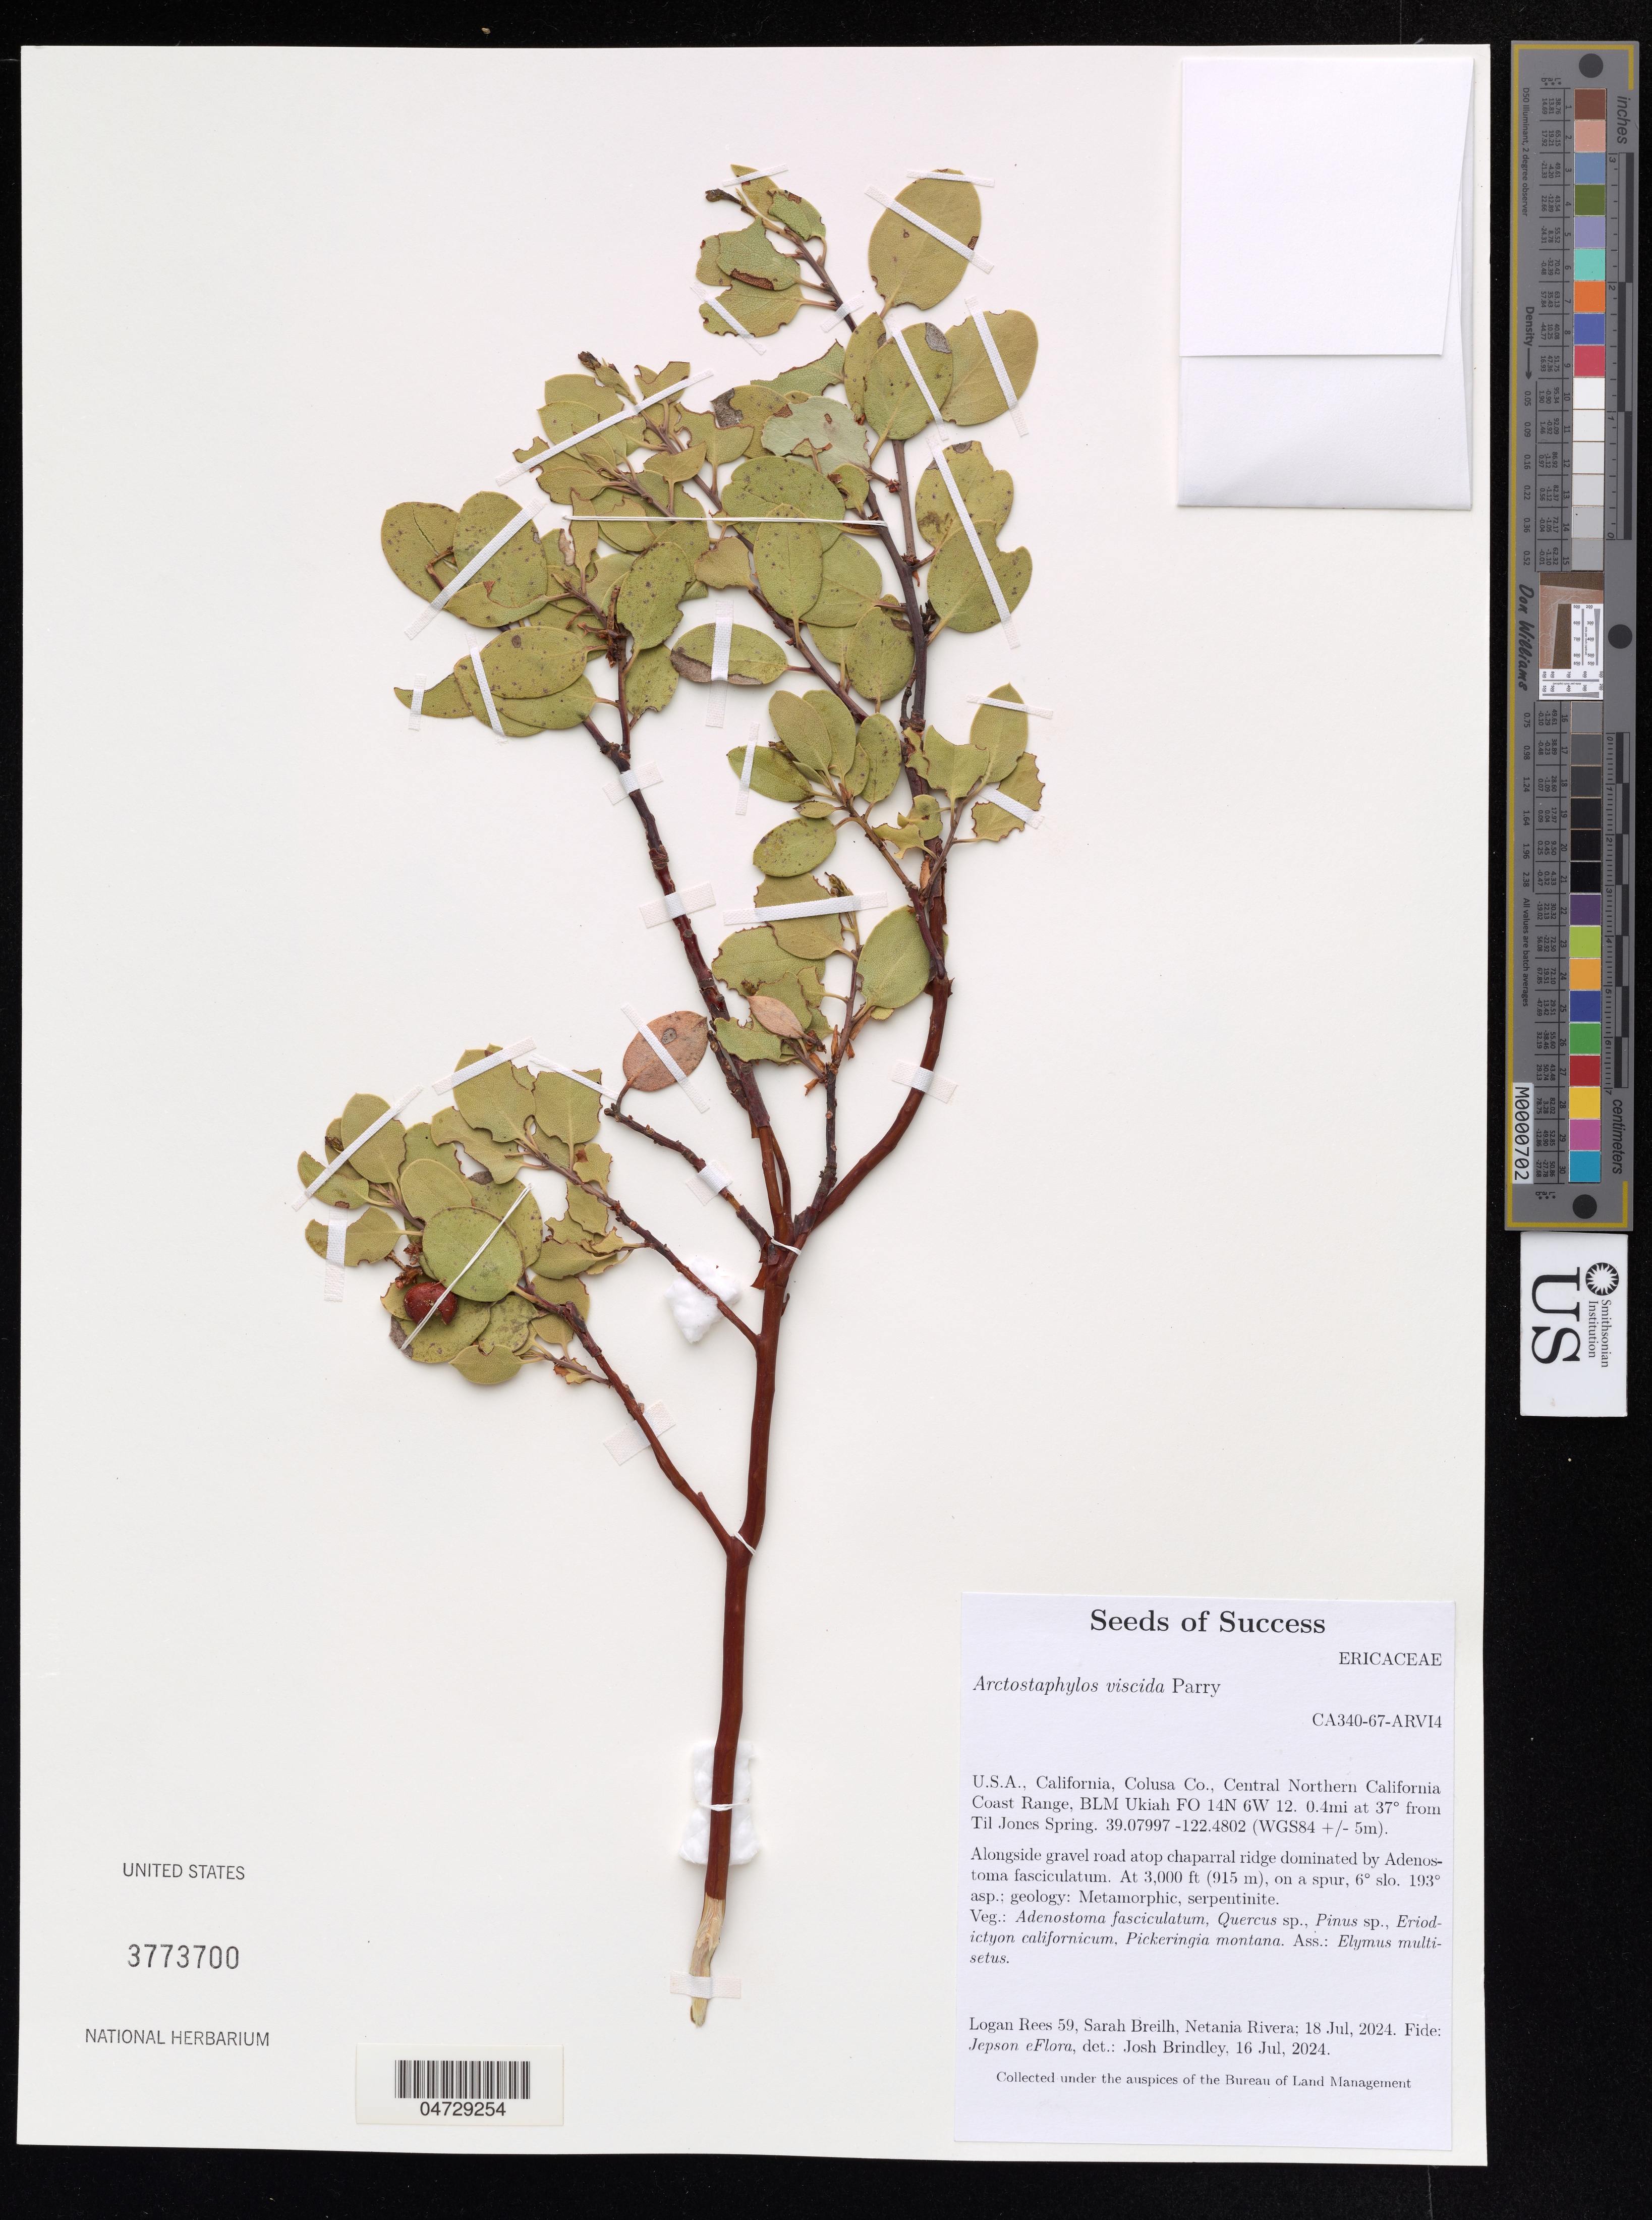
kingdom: Plantae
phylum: Tracheophyta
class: Magnoliopsida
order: Ericales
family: Ericaceae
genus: Arctostaphylos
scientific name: Arctostaphylos viscida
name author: Parry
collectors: L. Rees, S. Breilh & N. Rivera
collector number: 59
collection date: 2024-07-18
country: United States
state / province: California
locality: Colusa Co., Central Northern California Coast Range, BLM Ukiah.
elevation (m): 914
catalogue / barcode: US 3773700